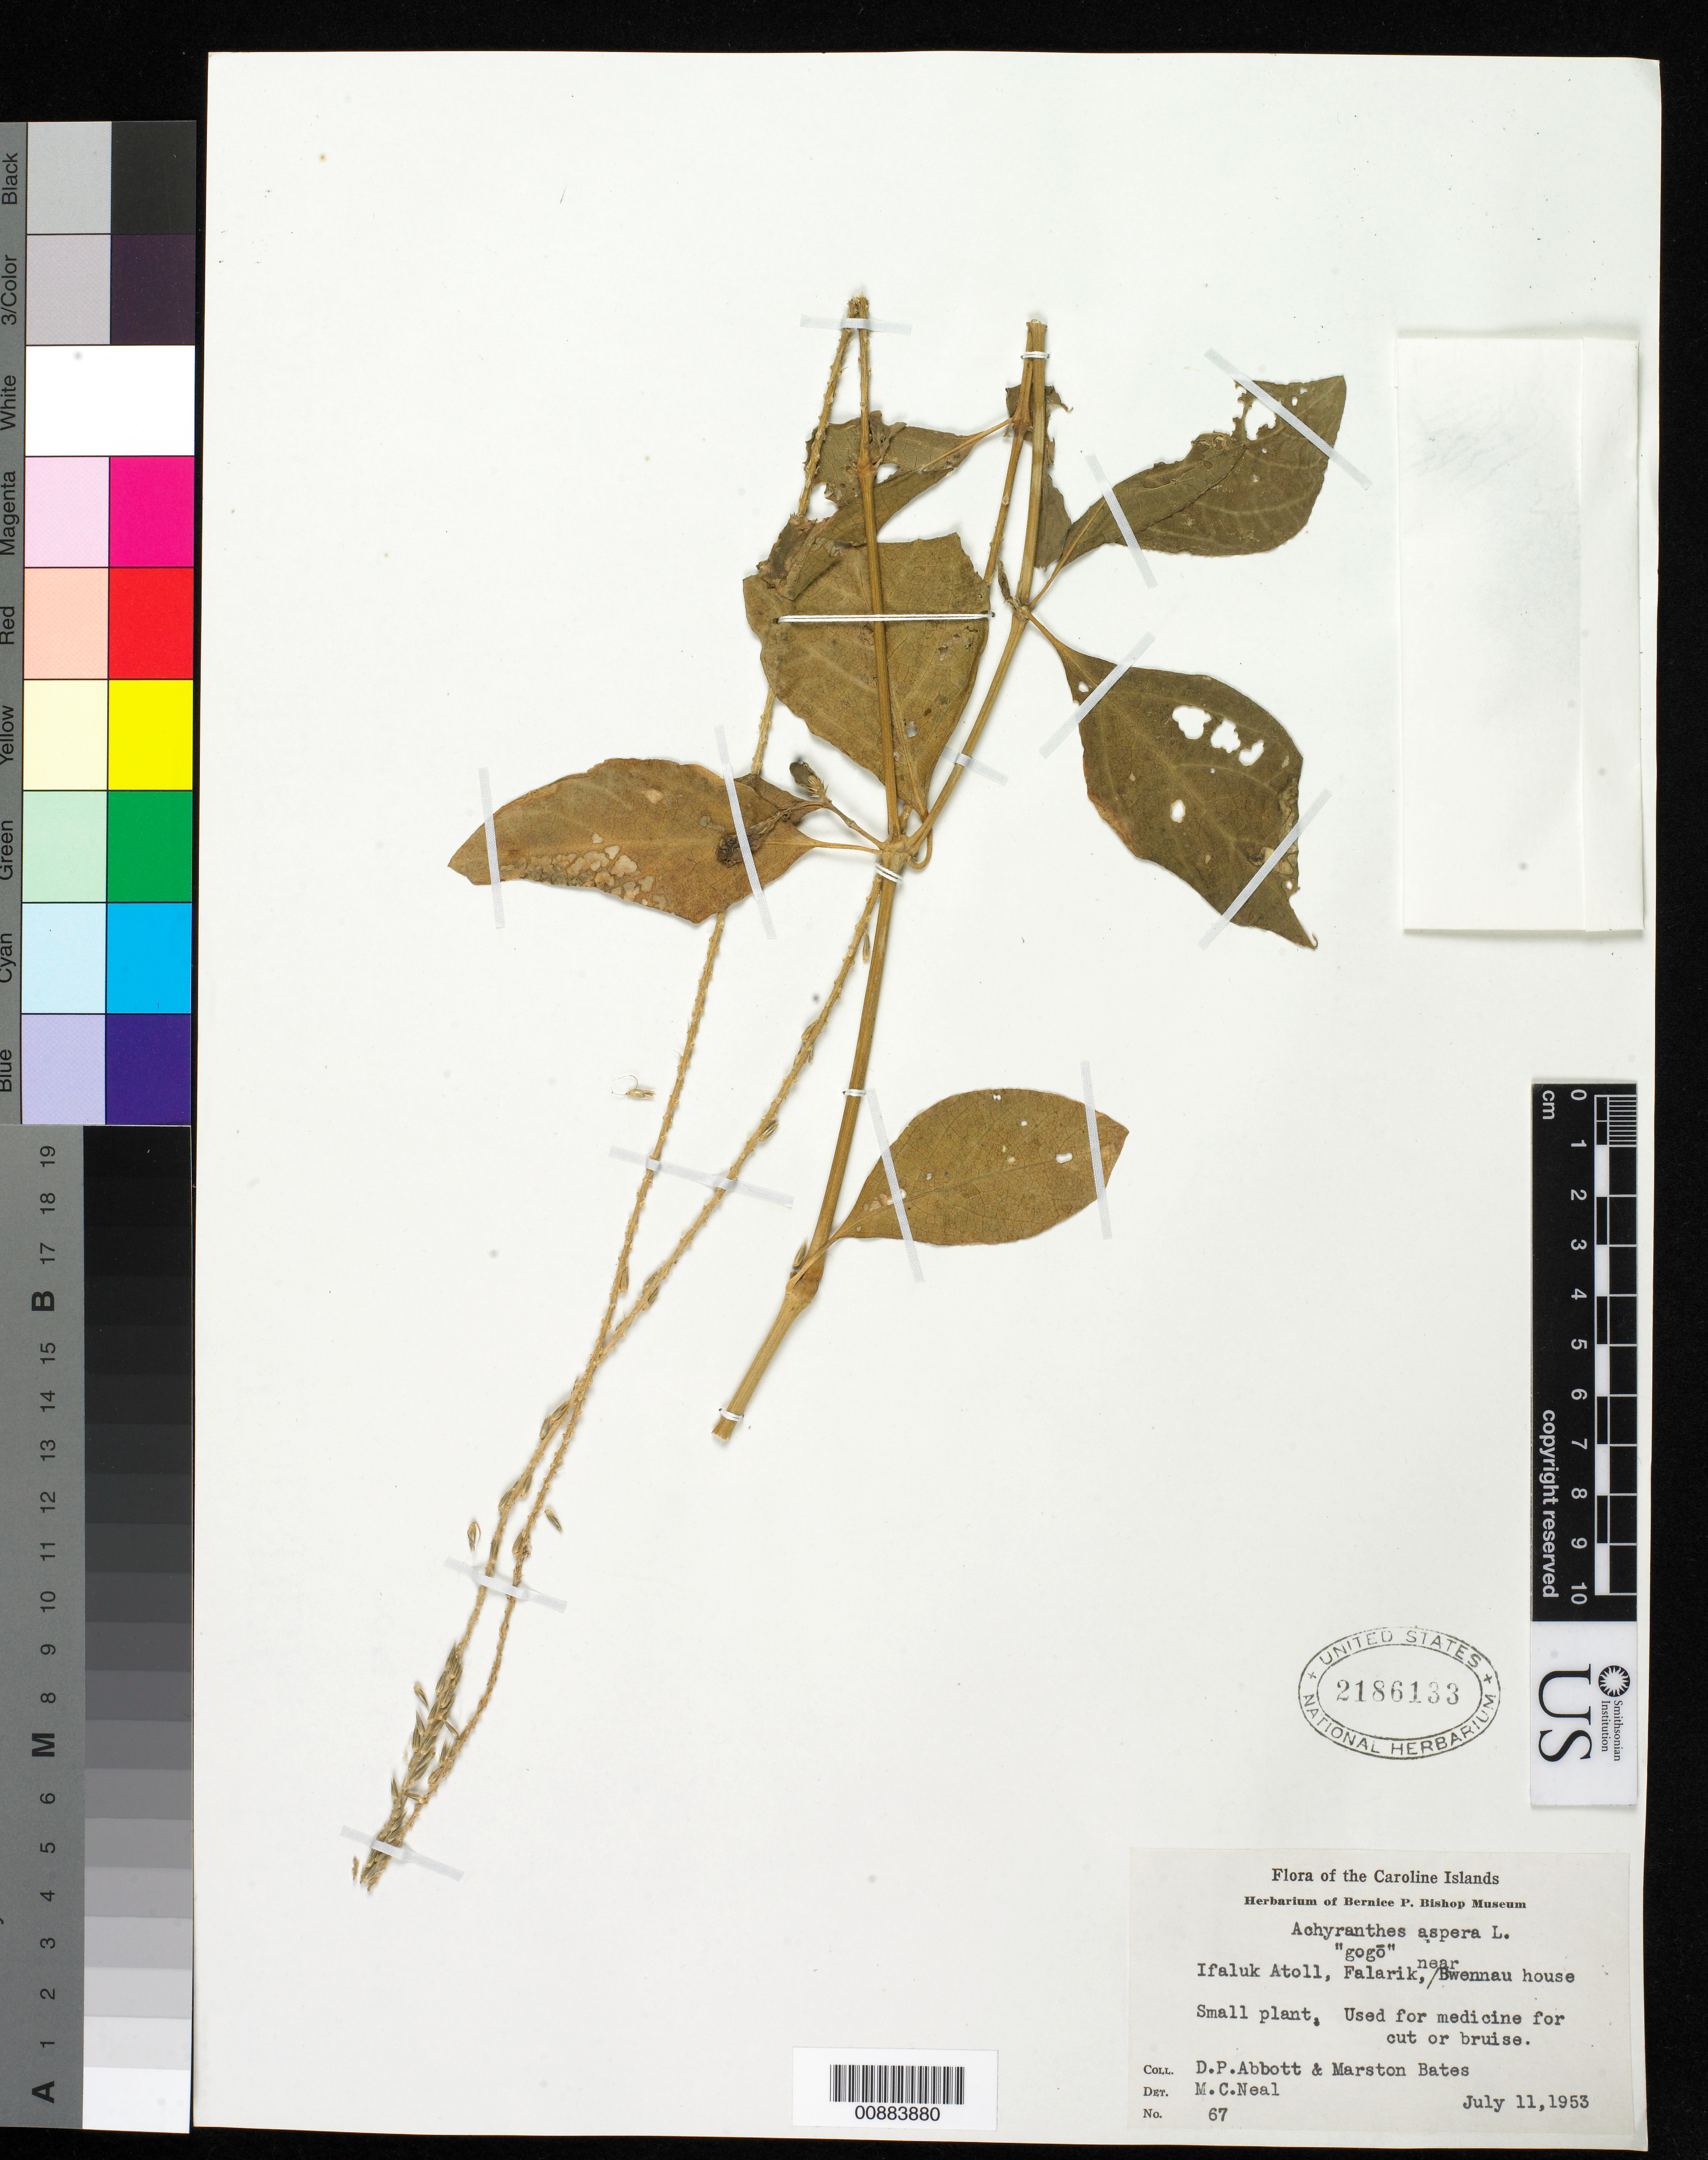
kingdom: Plantae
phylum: Tracheophyta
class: Magnoliopsida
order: Caryophyllales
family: Amaranthaceae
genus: Achyranthes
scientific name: Achyranthes aspera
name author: L.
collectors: D. P. Abbott & M. Bates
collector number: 67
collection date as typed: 11 Jul 1953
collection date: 1953-07-11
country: Micronesia, Federated States of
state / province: Yap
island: Ifalik (Ifaluk) Atoll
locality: Ifaluk Atoll, Falarik, near Bwennau house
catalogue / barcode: US 2186133